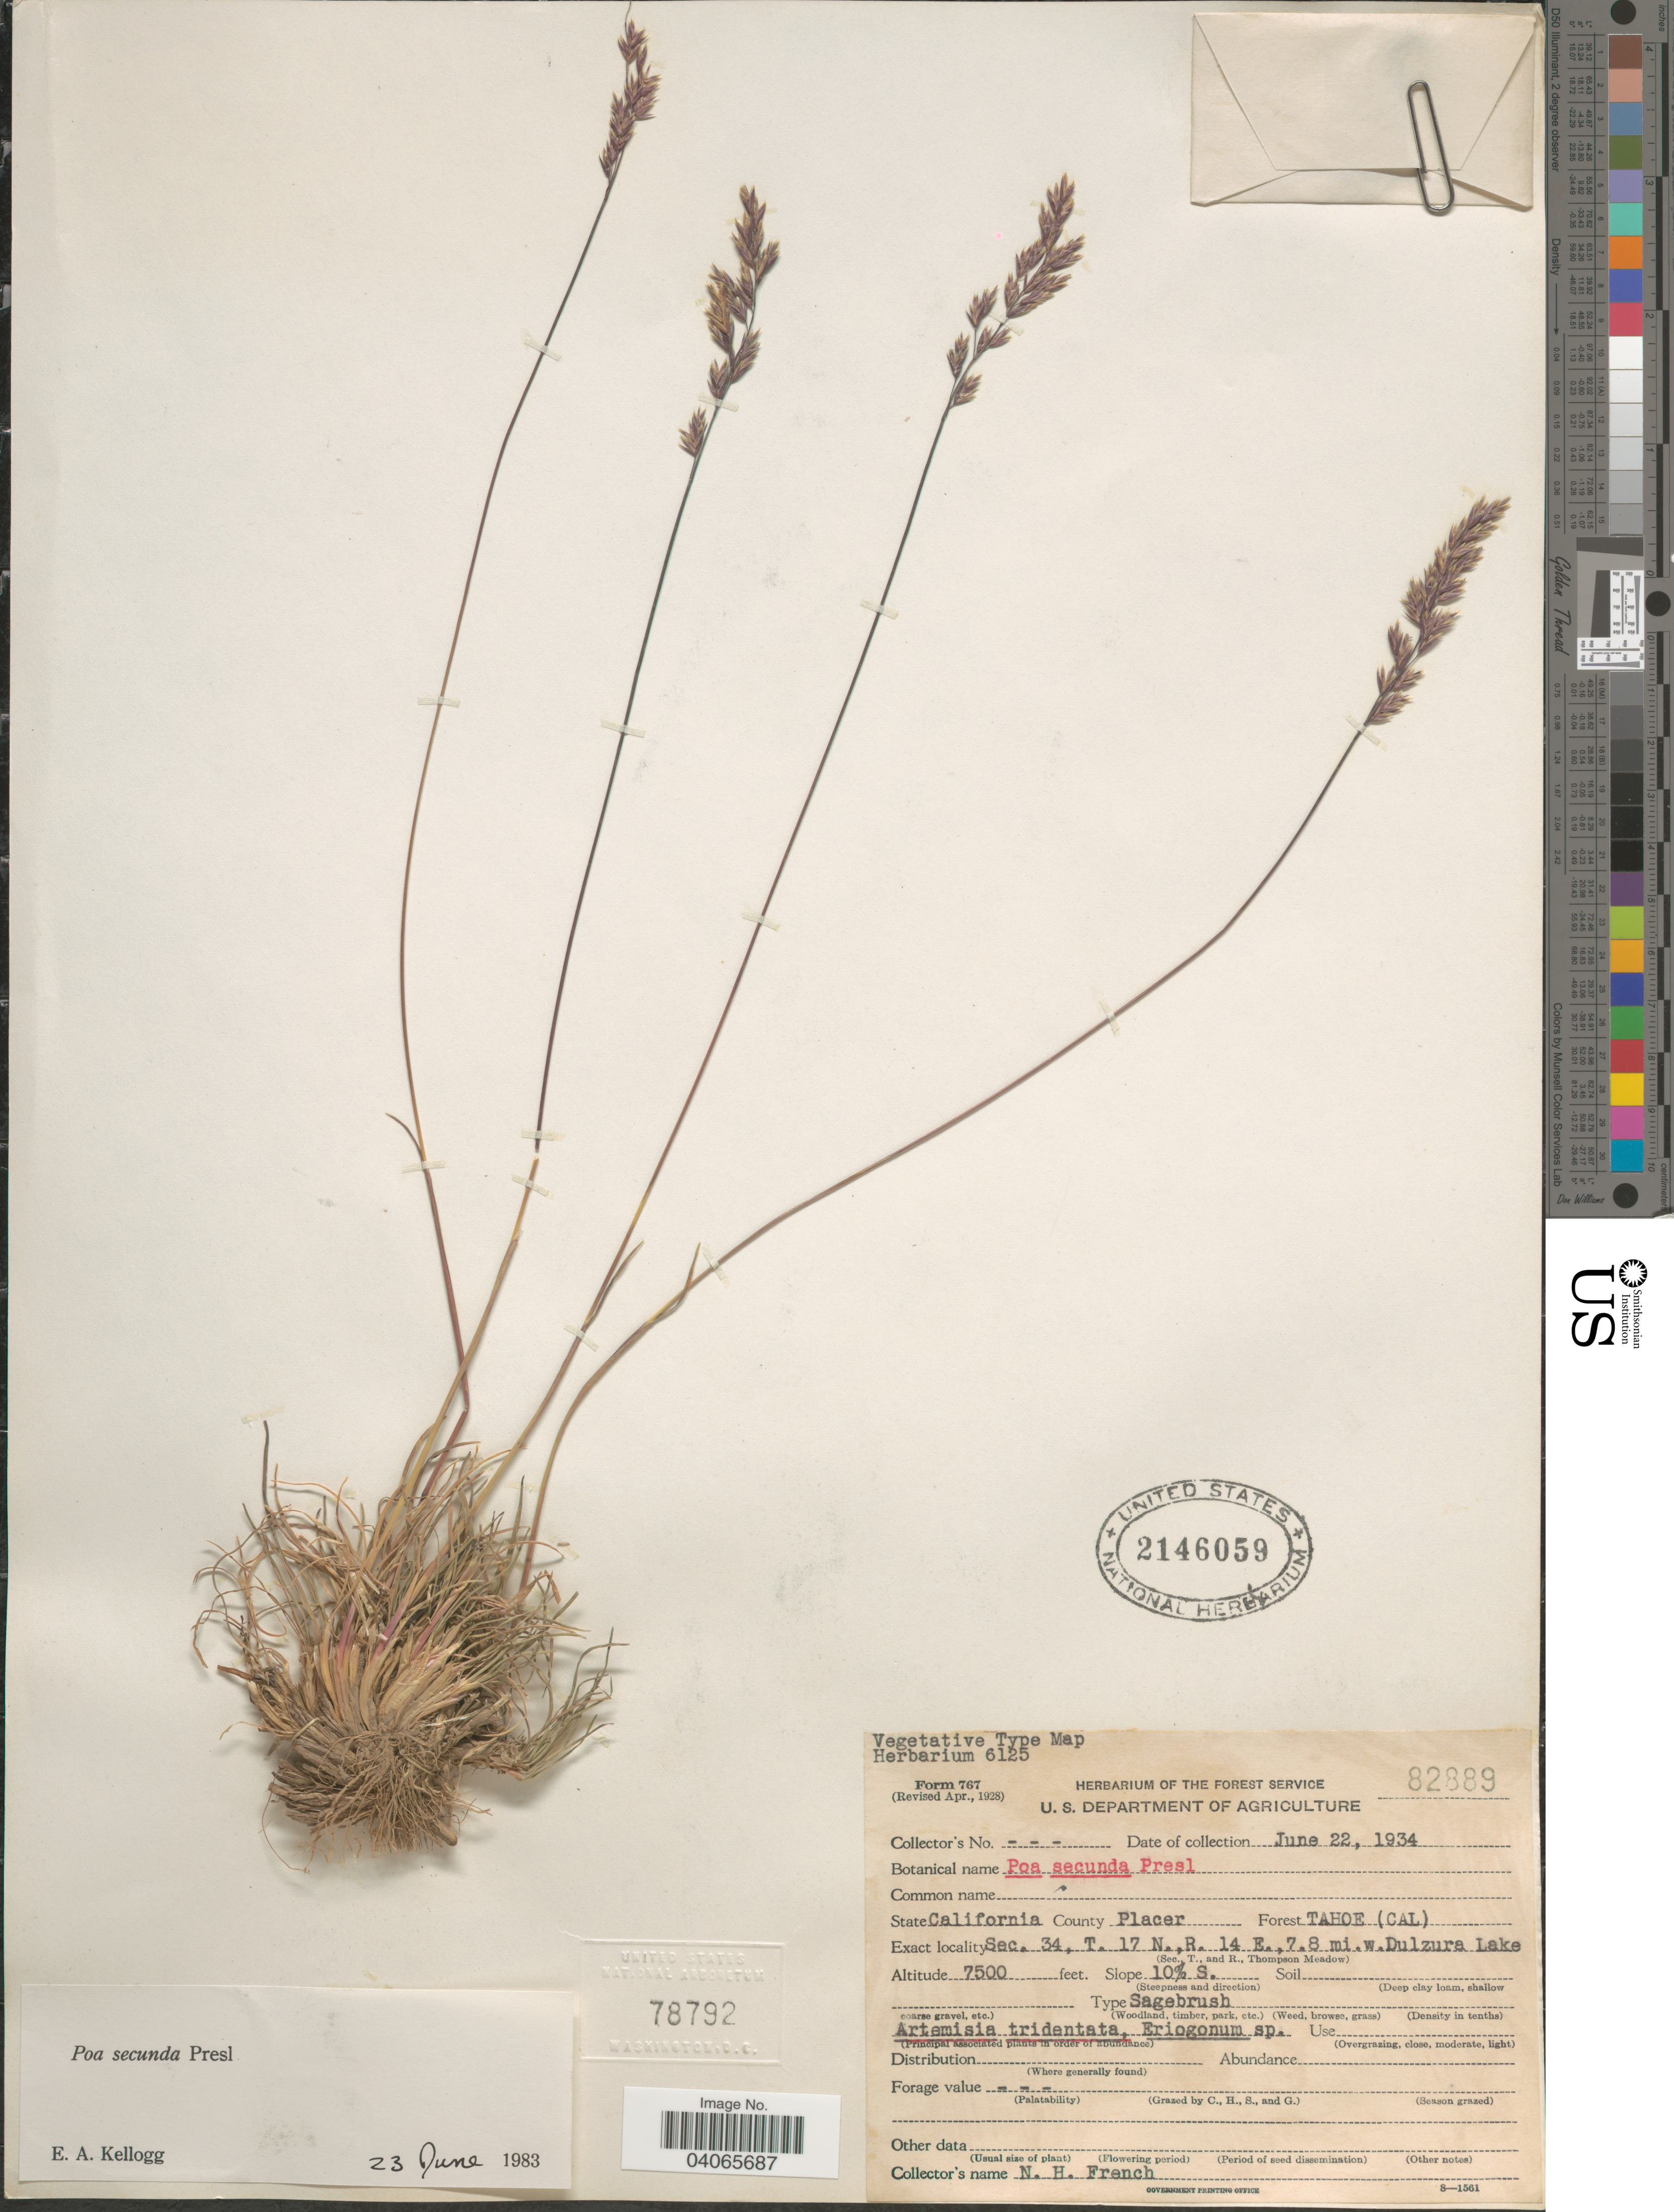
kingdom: Plantae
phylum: Tracheophyta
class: Liliopsida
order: Poales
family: Poaceae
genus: Poa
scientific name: Poa secunda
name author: J. Presl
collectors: N. French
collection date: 1934-06-22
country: United States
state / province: California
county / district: Placer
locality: County Placer. Forest Tahoe. Sec. 34, T. 17 N., R. 14 E. 7.8 mi. w. Dulzura Lake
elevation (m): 2286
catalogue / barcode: US 2146059